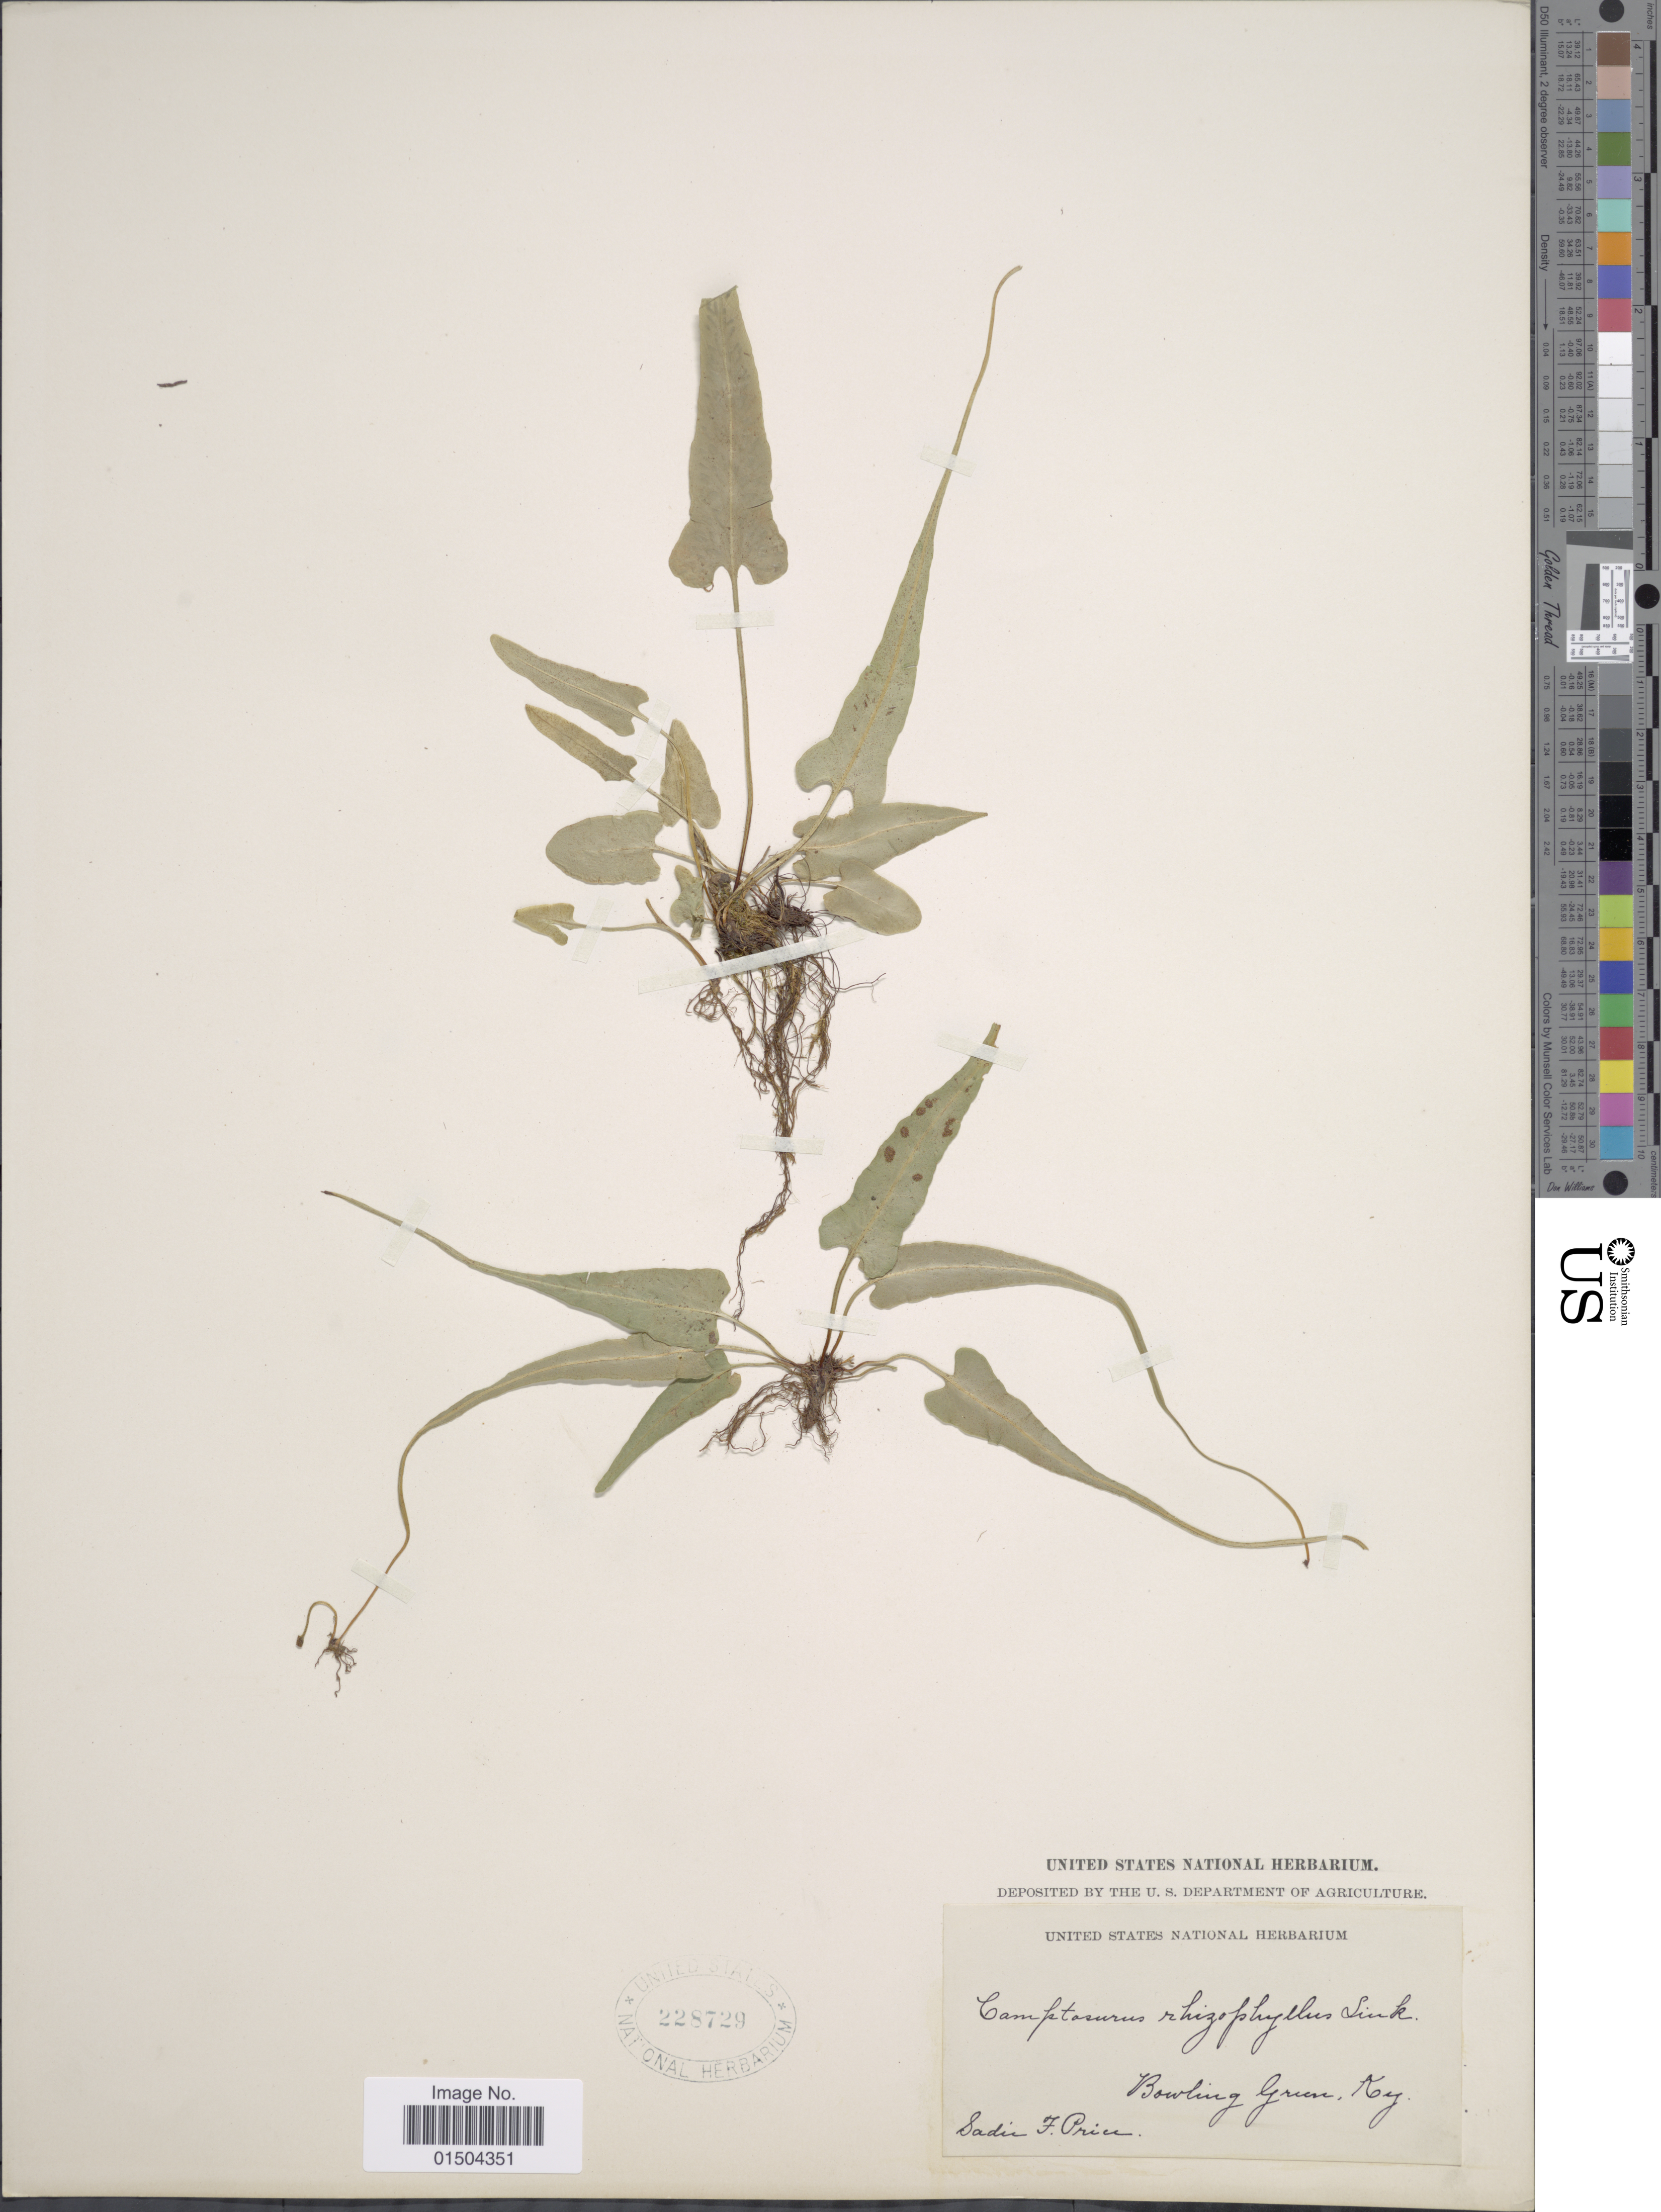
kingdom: Plantae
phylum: Tracheophyta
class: Polypodiopsida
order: Polypodiales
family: Aspleniaceae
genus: Asplenium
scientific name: Asplenium rhizophyllum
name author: L.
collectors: S. Price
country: United States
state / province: Kentucky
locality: Bowling Green.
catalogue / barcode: US 228729